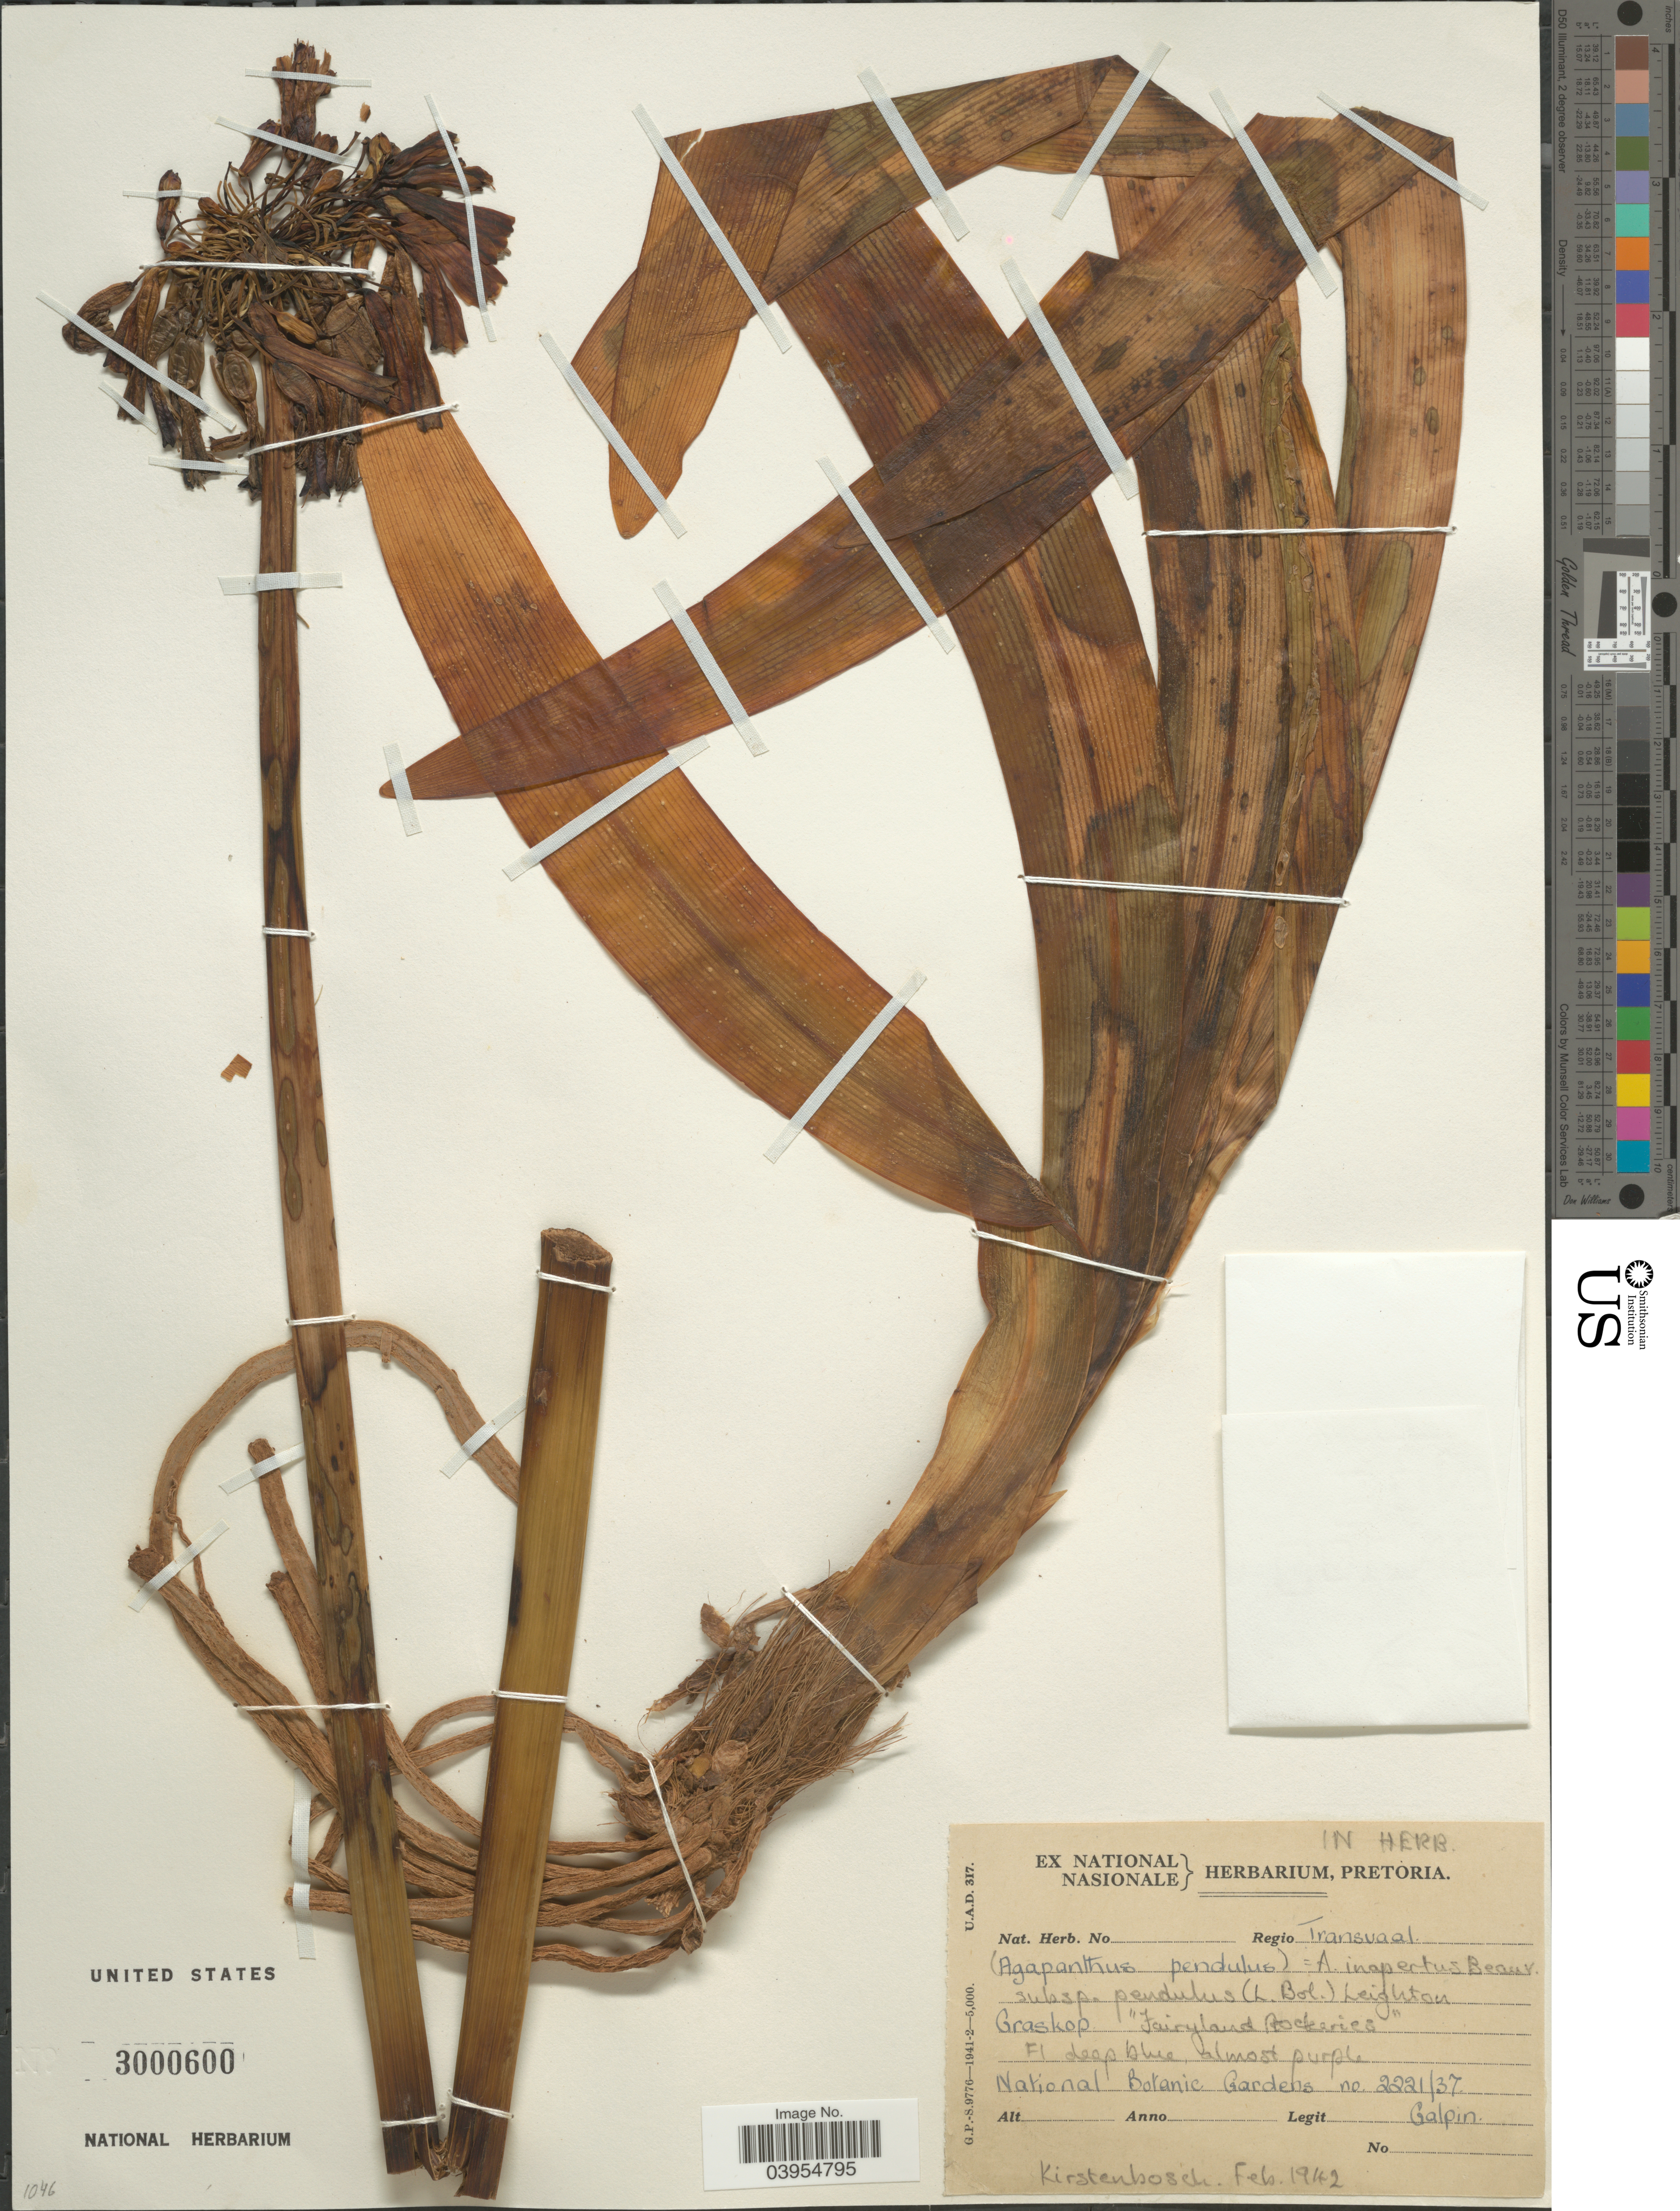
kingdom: Plantae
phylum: Tracheophyta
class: Liliopsida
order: Asparagales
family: Amaryllidaceae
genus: Agapanthus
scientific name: Agapanthus inapertus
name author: Beauverd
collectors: Galpin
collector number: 2221/37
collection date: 1942-02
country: South Africa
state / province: Mpumalanga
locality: Regio Transvaal. Leighton Graskop "Fairyland Rockeries". National Botanic Gardens. Kirstenbosch [unsure placement]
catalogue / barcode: US 3000600